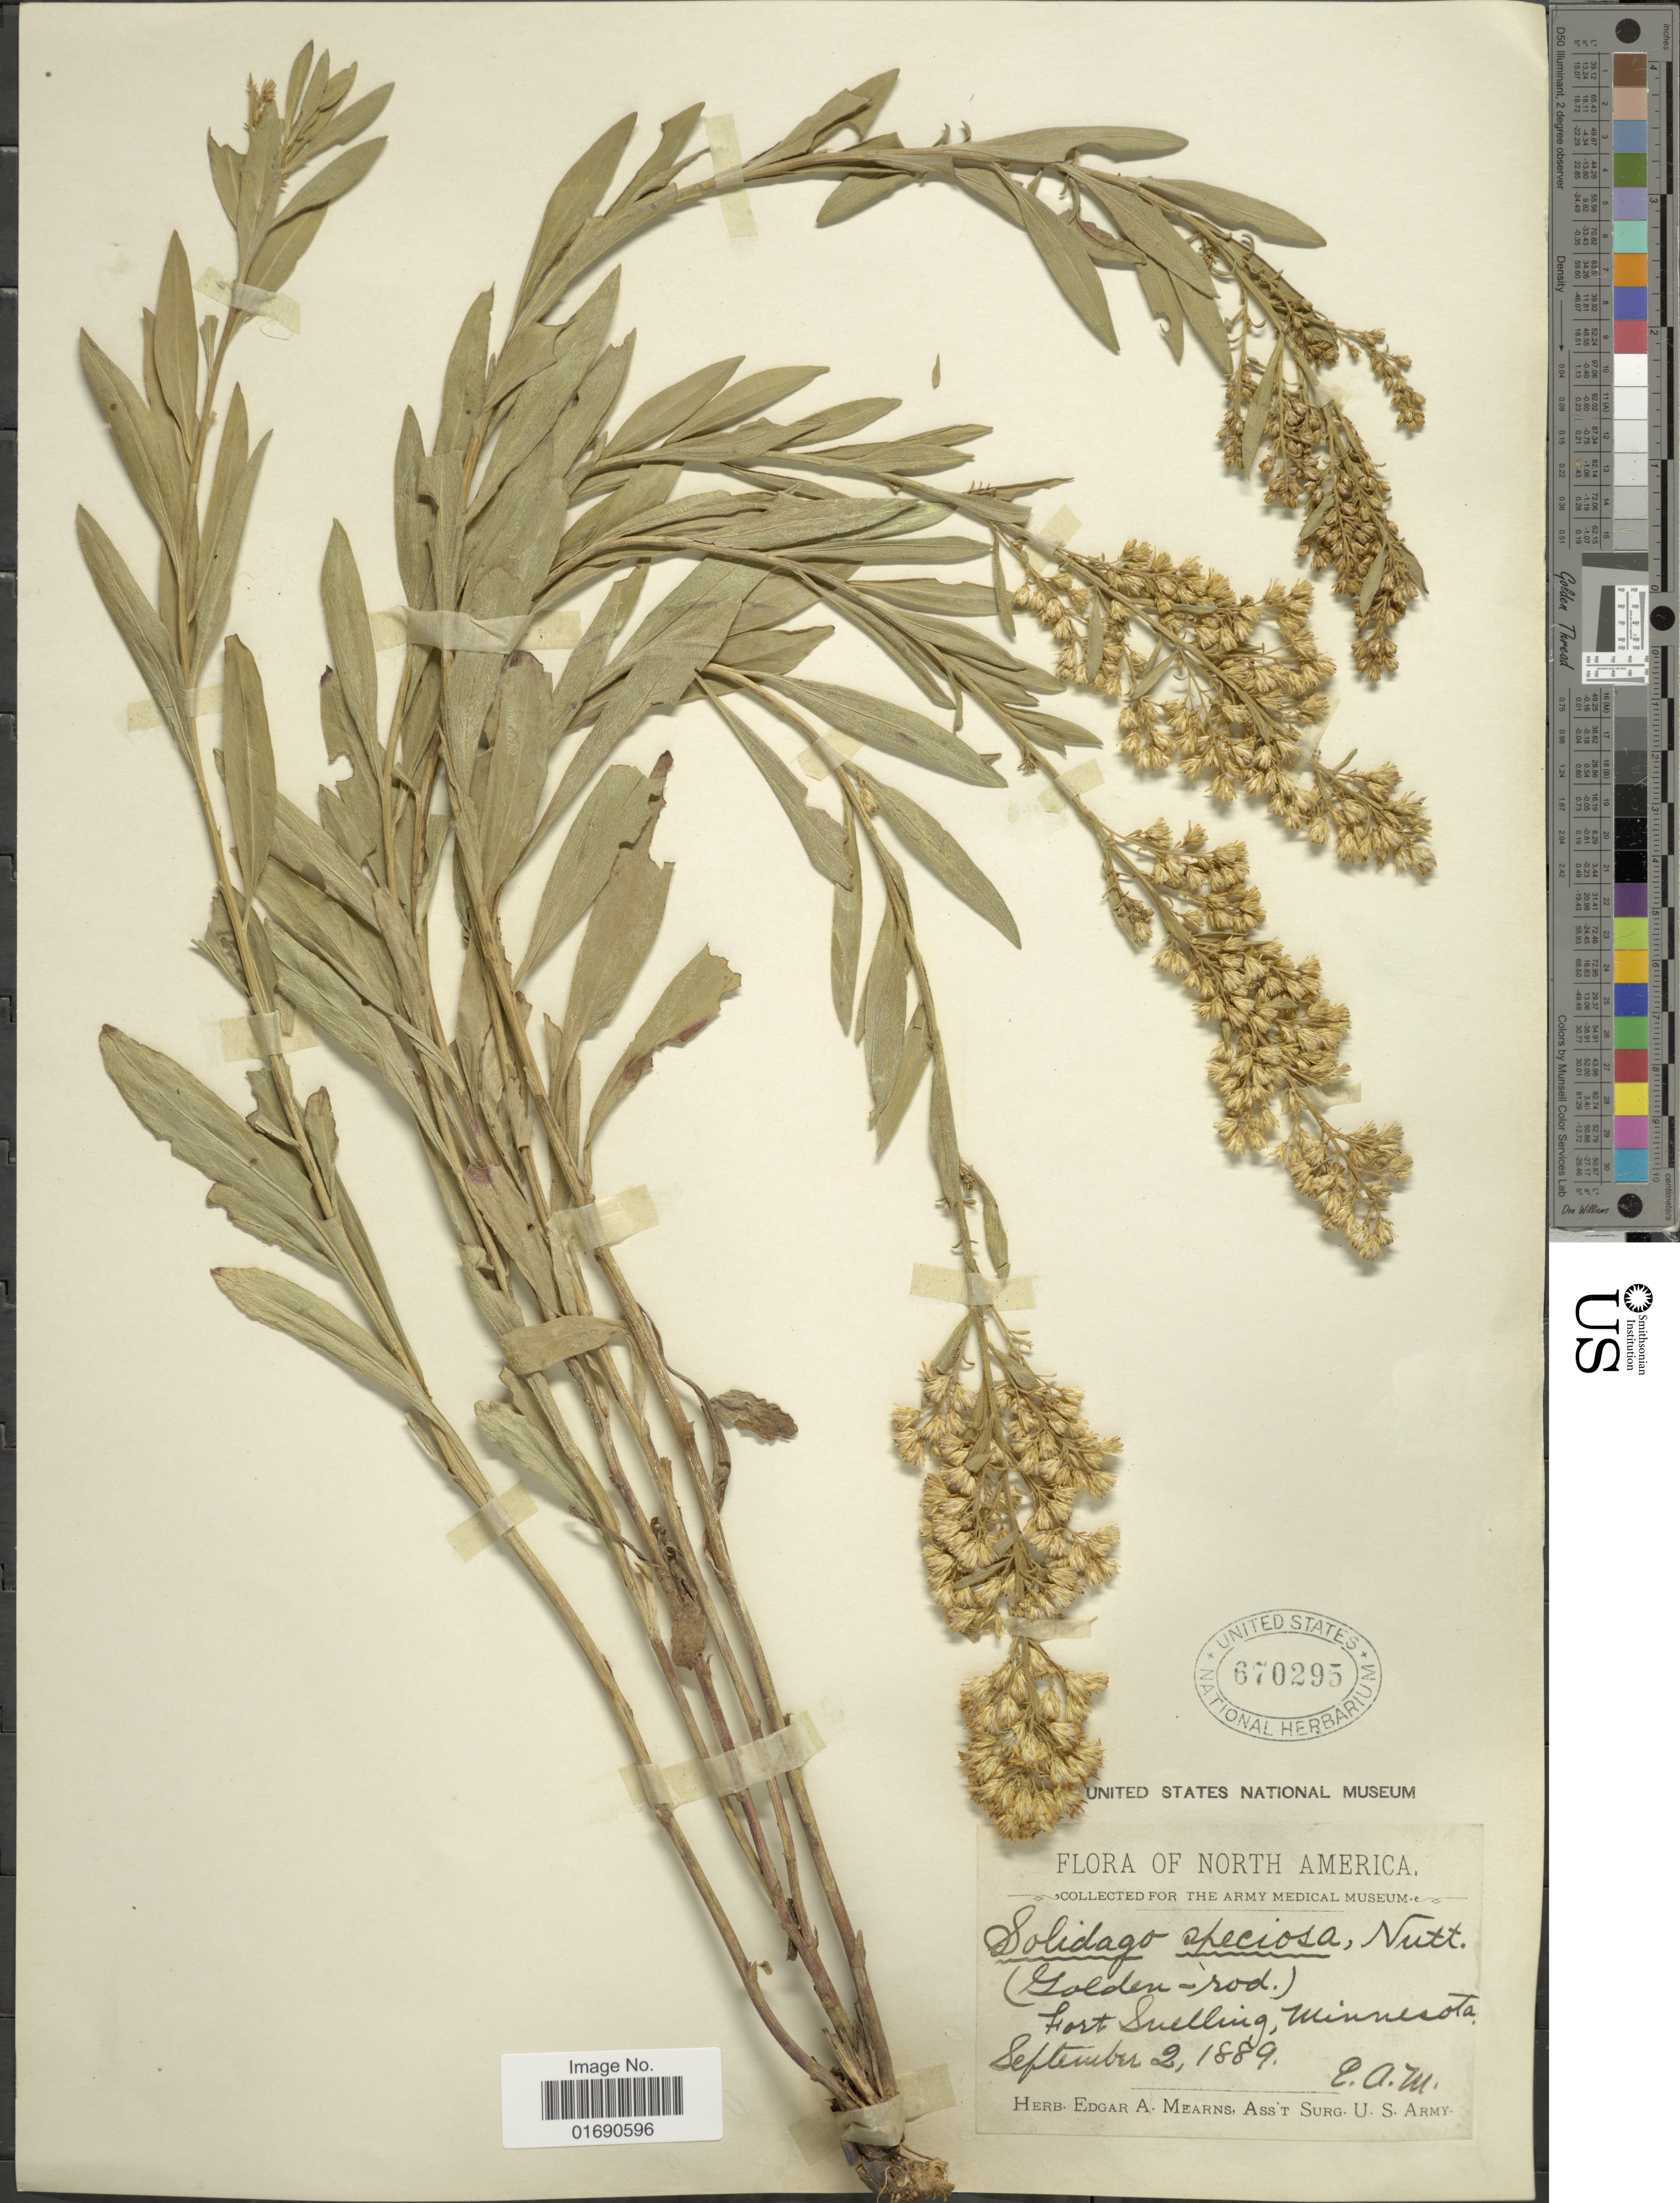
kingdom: Plantae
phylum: Tracheophyta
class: Magnoliopsida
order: Asterales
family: Asteraceae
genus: Solidago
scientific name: Solidago speciosa var. angustata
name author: Torr. & A. Gray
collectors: E. A. Mearns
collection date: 1889-09-02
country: United States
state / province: Minnesota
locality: Fort Snelling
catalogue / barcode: US 670295